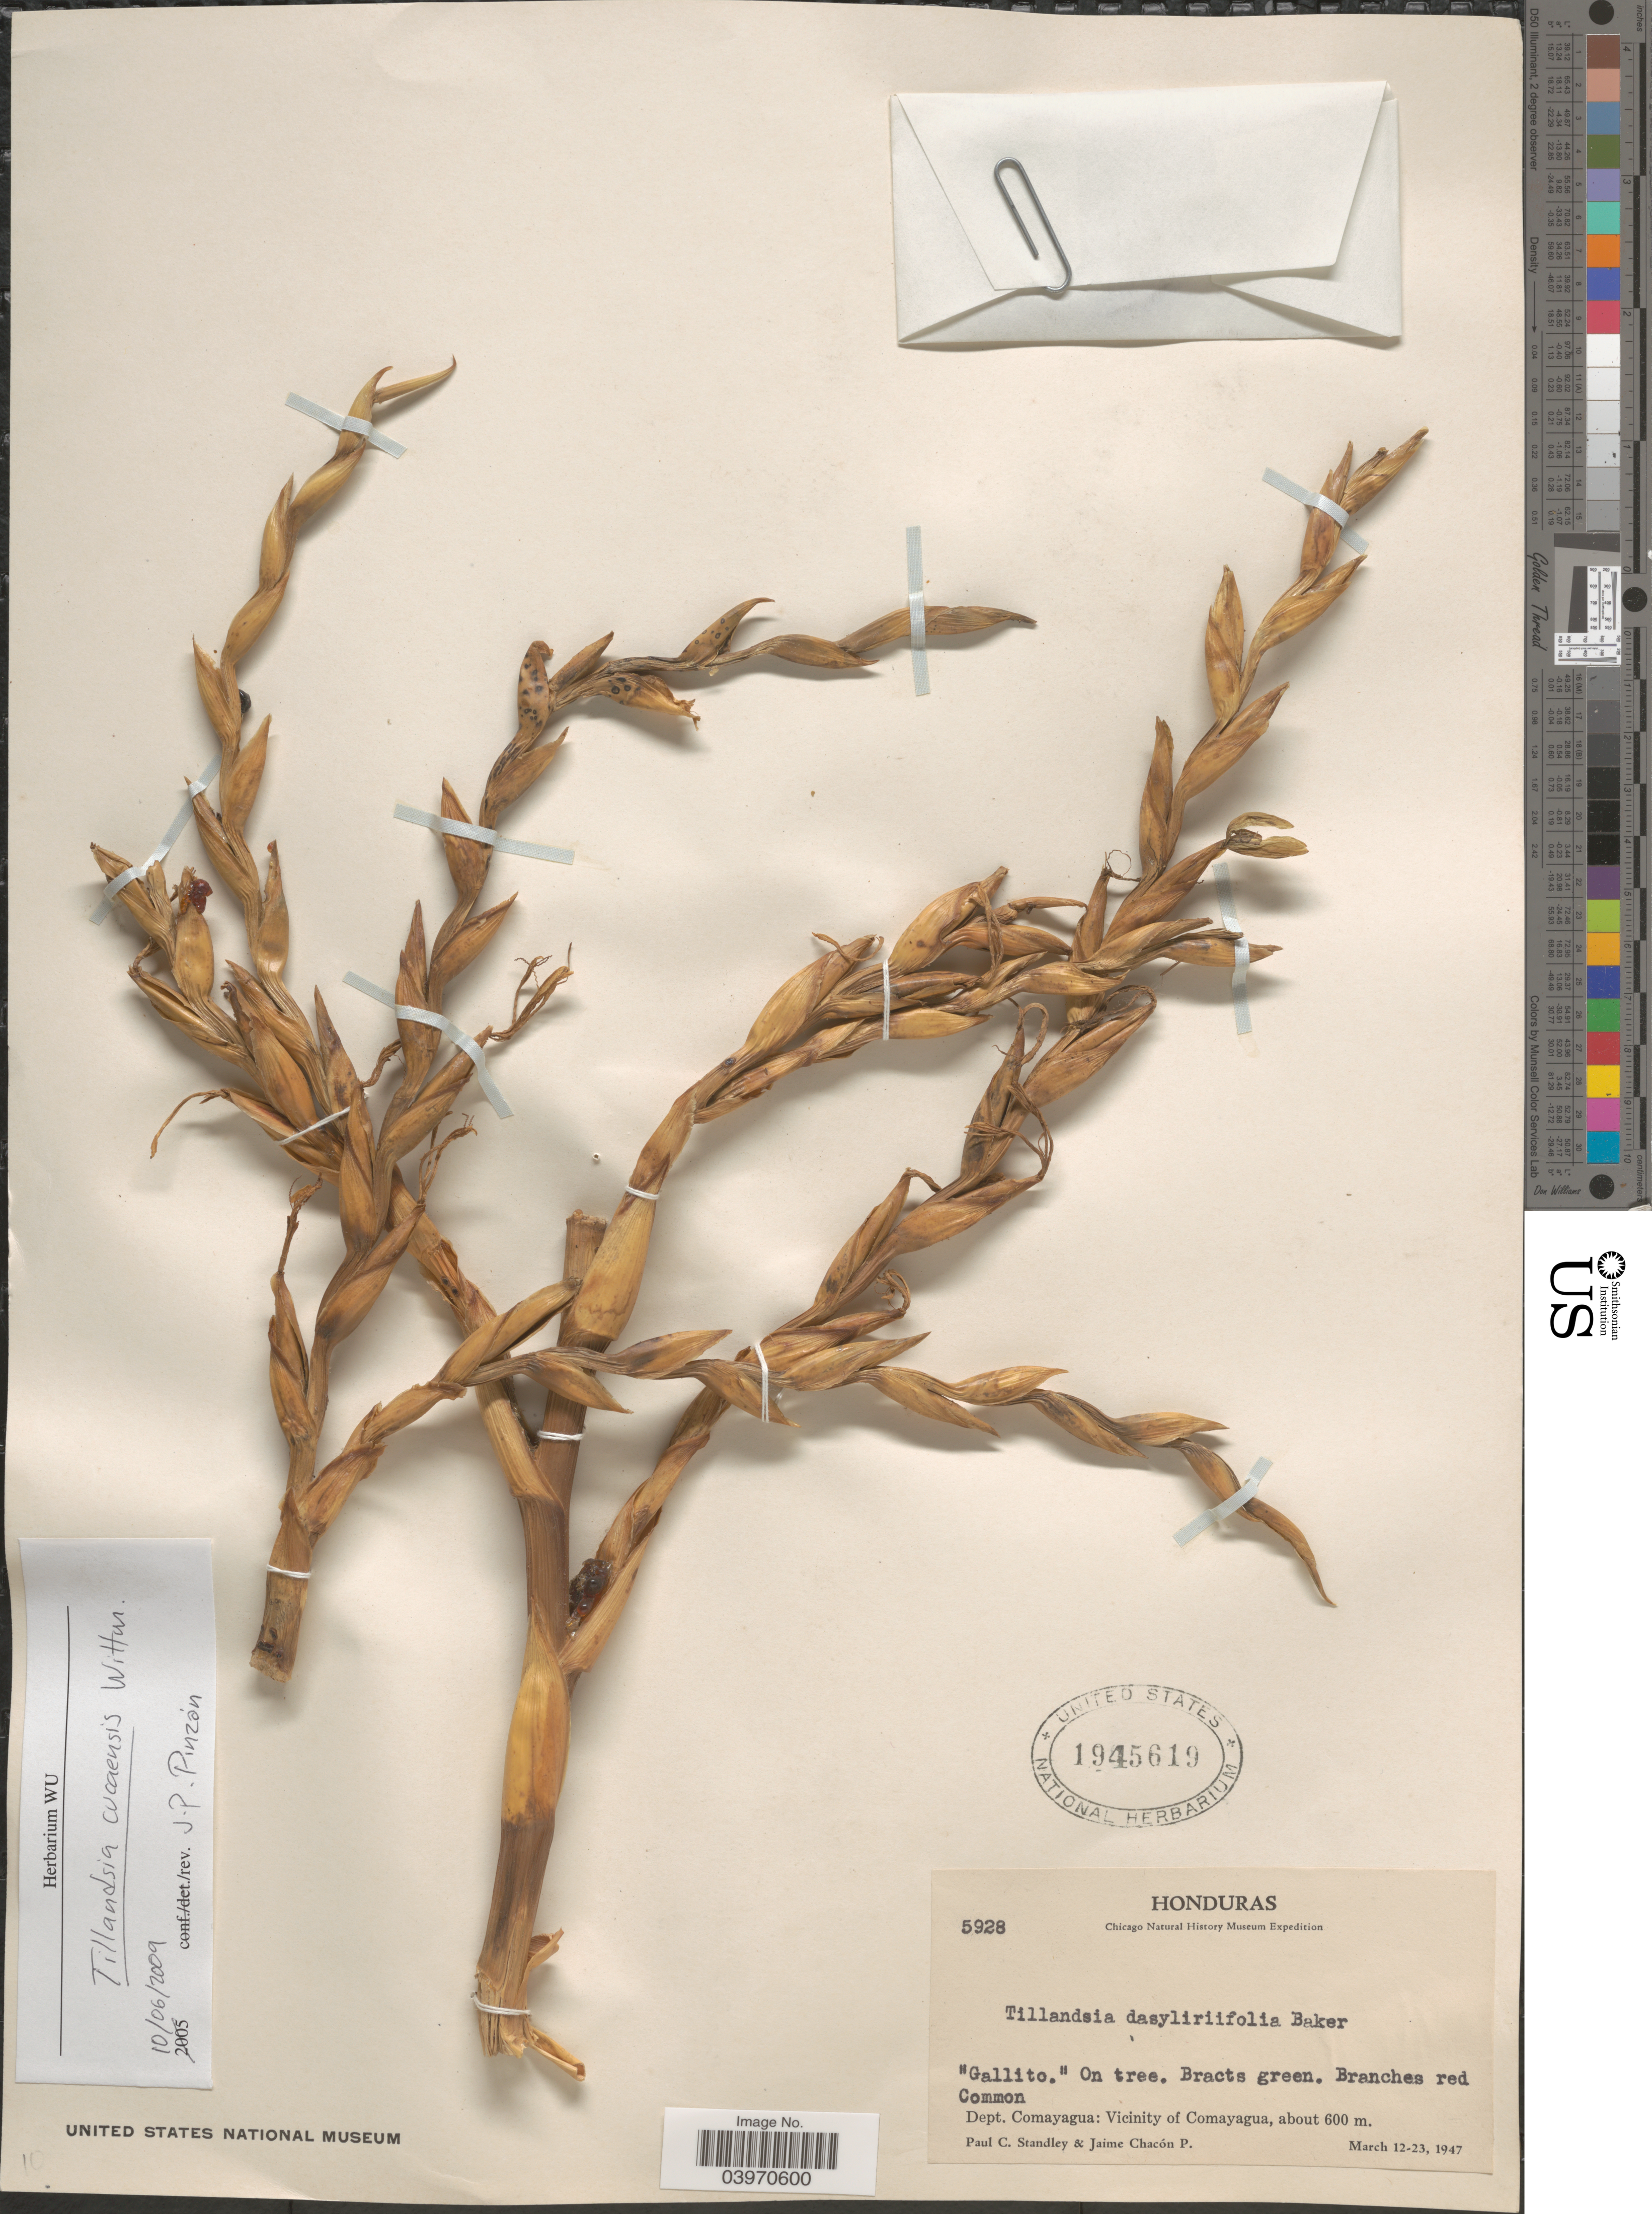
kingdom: Plantae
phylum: Tracheophyta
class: Liliopsida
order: Poales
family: Bromeliaceae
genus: Tillandsia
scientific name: Tillandsia cucaensis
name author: Wittm.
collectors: P. C. Standley & J. Chacon P.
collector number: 5928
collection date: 1947-03-12/1947-03-23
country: Honduras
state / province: Comayagua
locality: Dept. Comayagua: Vicinity of Comayagua.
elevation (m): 600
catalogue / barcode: US 1945619